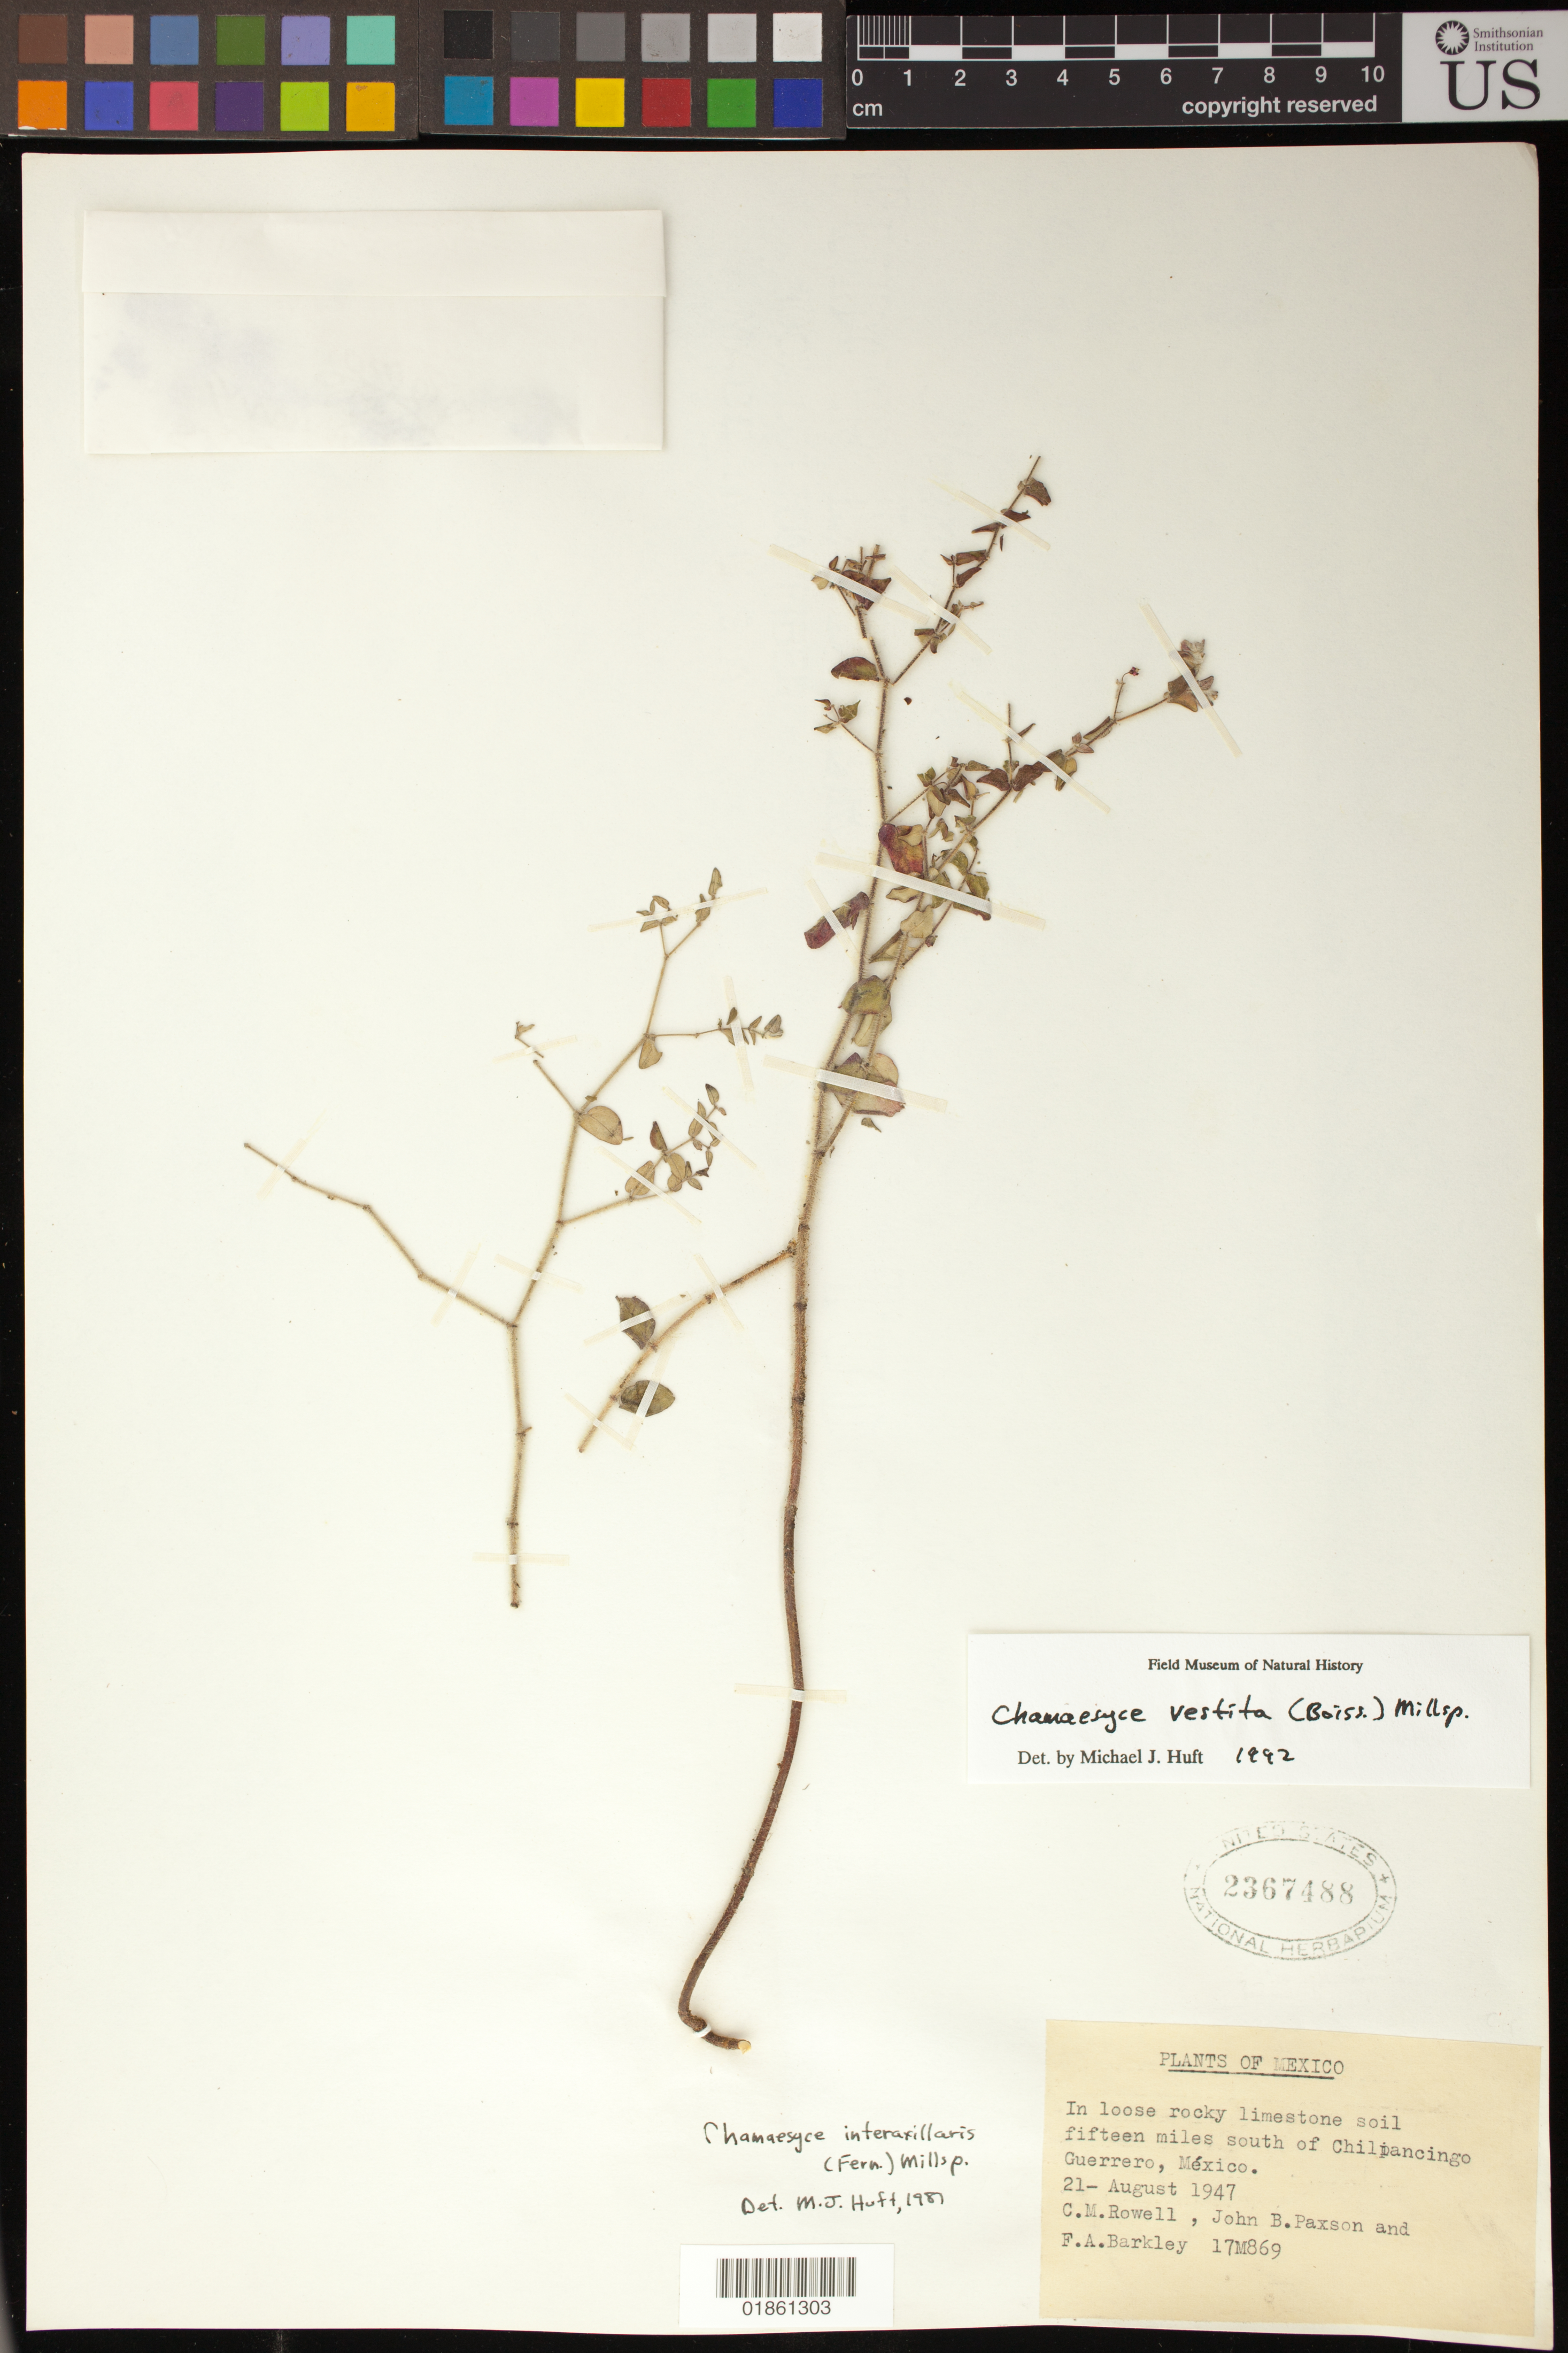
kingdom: Plantae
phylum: Tracheophyta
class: Magnoliopsida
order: Malpighiales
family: Euphorbiaceae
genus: Euphorbia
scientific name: Euphorbia vestita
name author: Boiss.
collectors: C. M. Rowell, J. B. Paxson & F. A. Barkley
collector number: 17M869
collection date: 1947-08-21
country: Mexico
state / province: Guerrero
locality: In loose rocky limestone soil fifteen miles south of Chilpancingo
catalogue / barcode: US 2367488